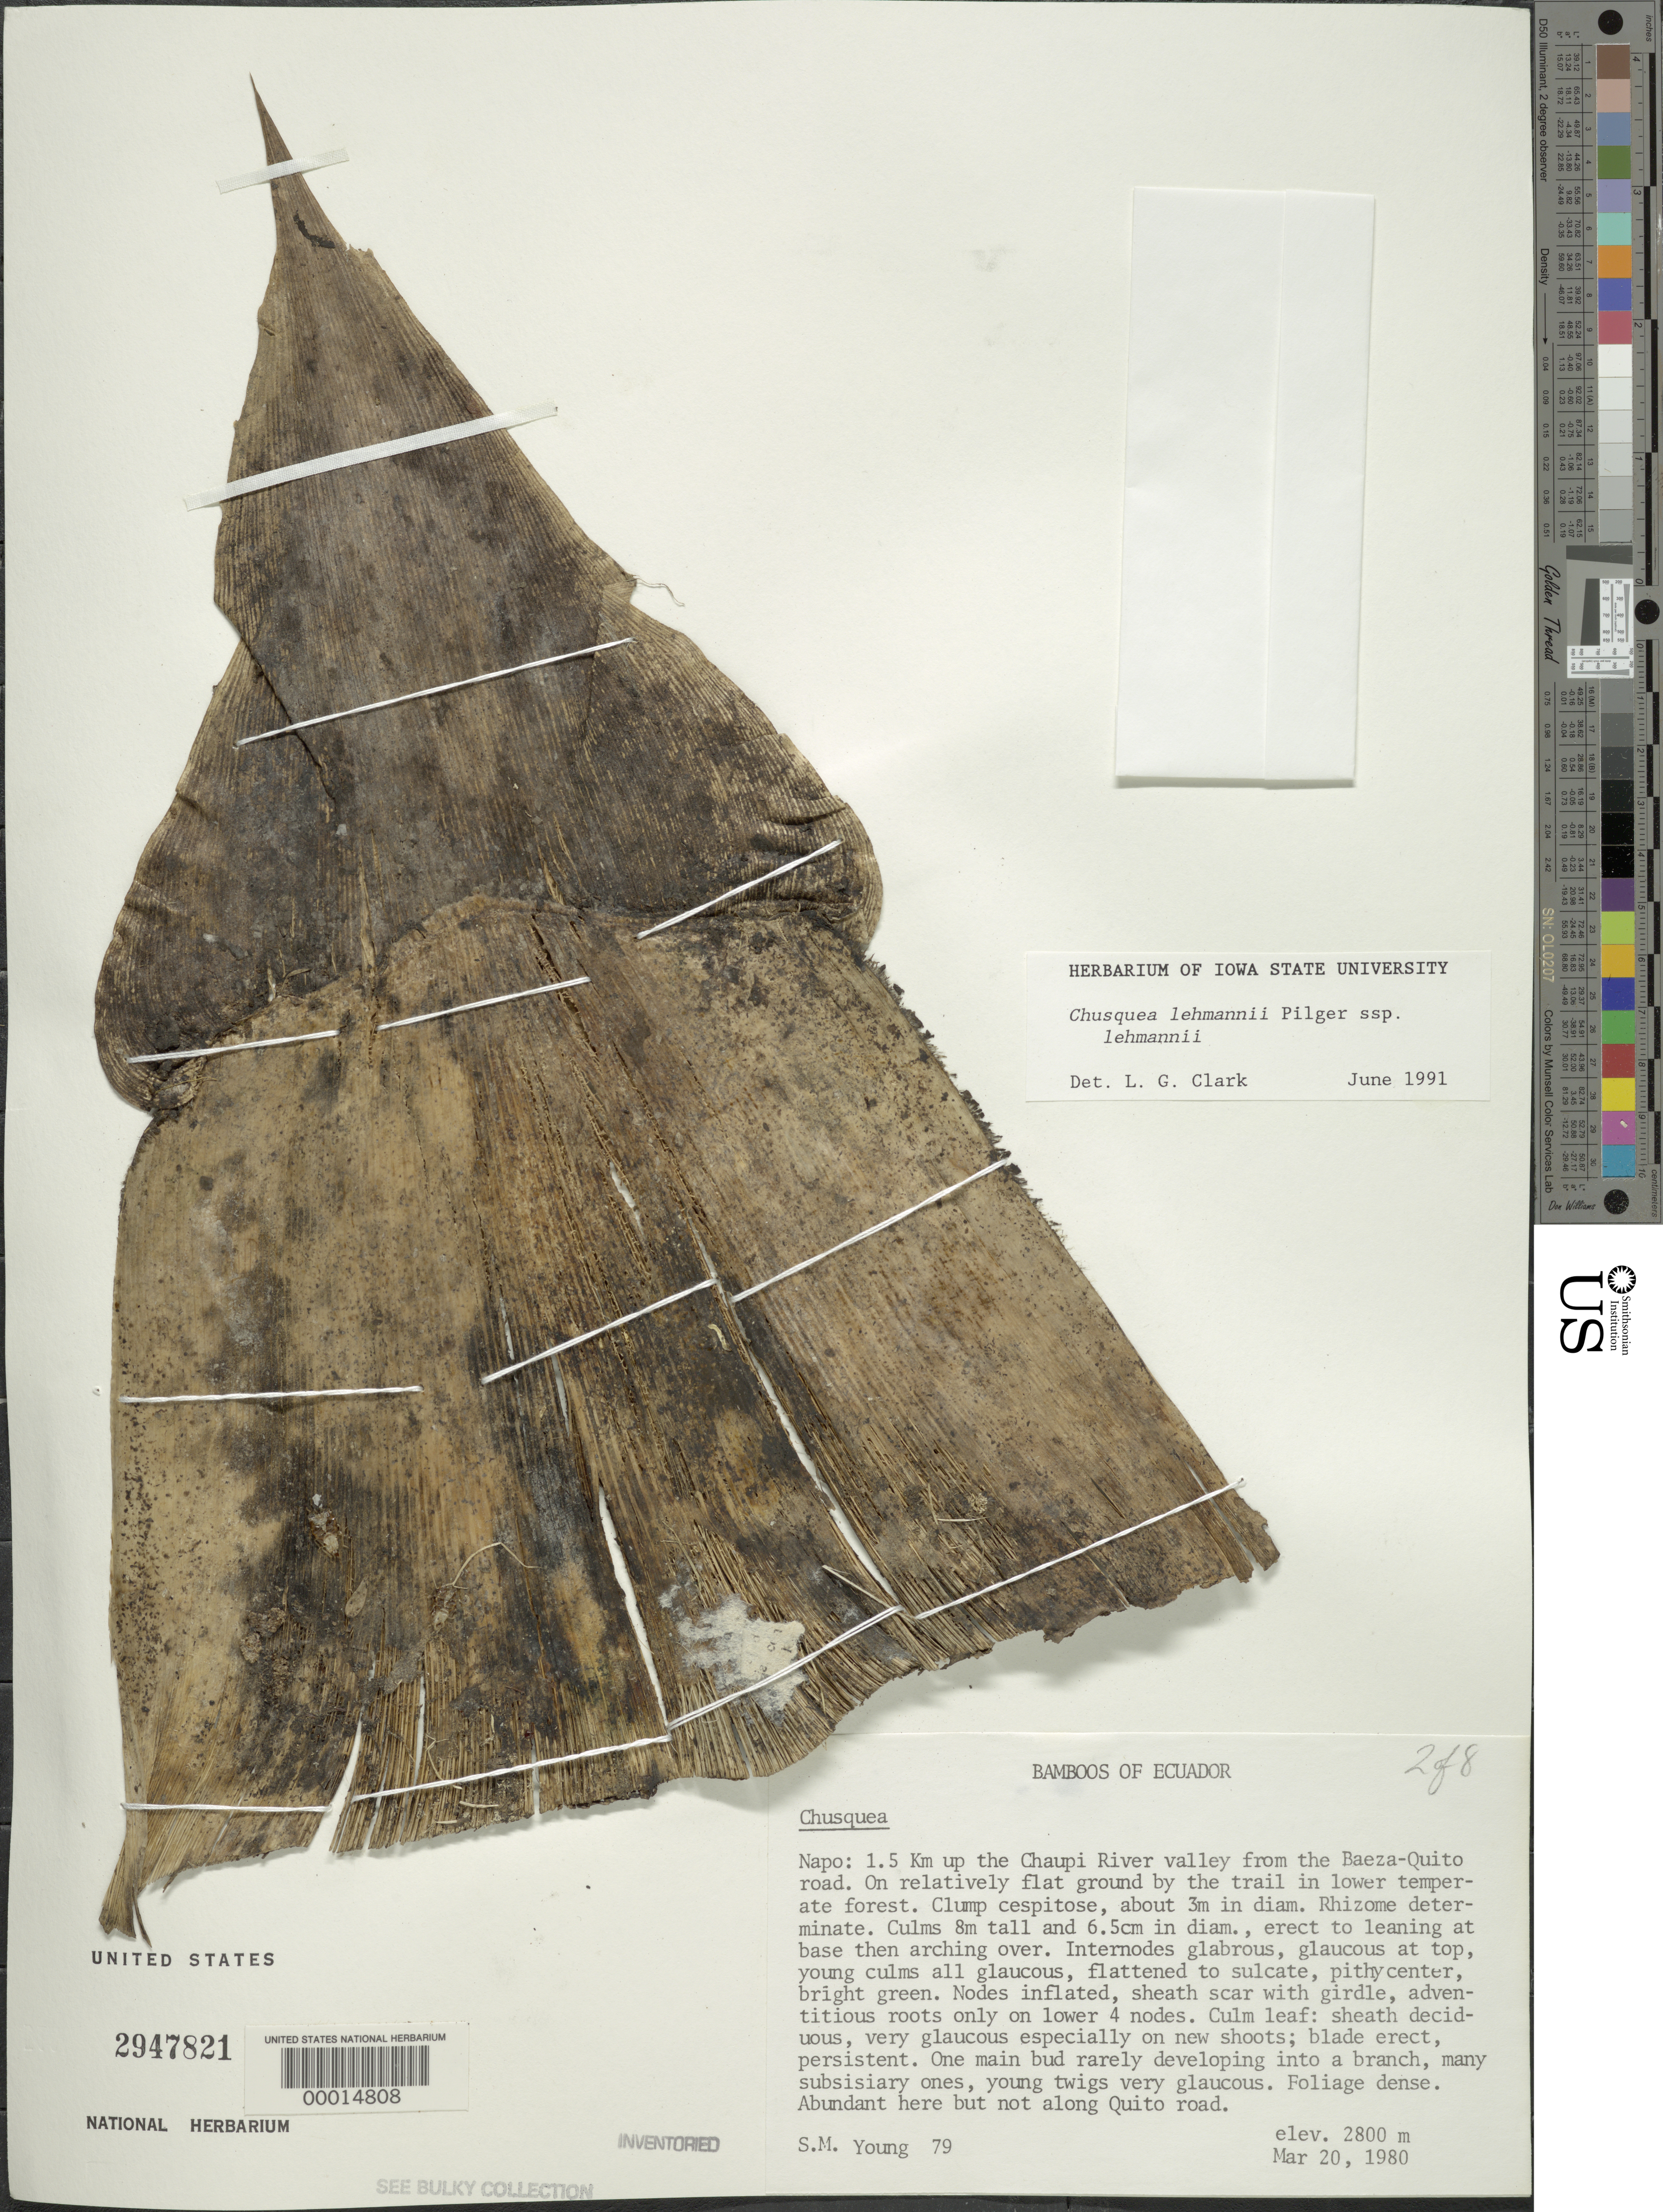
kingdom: Plantae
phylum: Tracheophyta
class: Liliopsida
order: Poales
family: Poaceae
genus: Chusquea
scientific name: Chusquea lehmannii subsp. lehmannii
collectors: S. Young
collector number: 79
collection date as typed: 20 Mar 1980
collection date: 1980-03-20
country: Ecuador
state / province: Napo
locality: Chaupi River Valley, baeza/quito road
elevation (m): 2800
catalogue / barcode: US 2947821